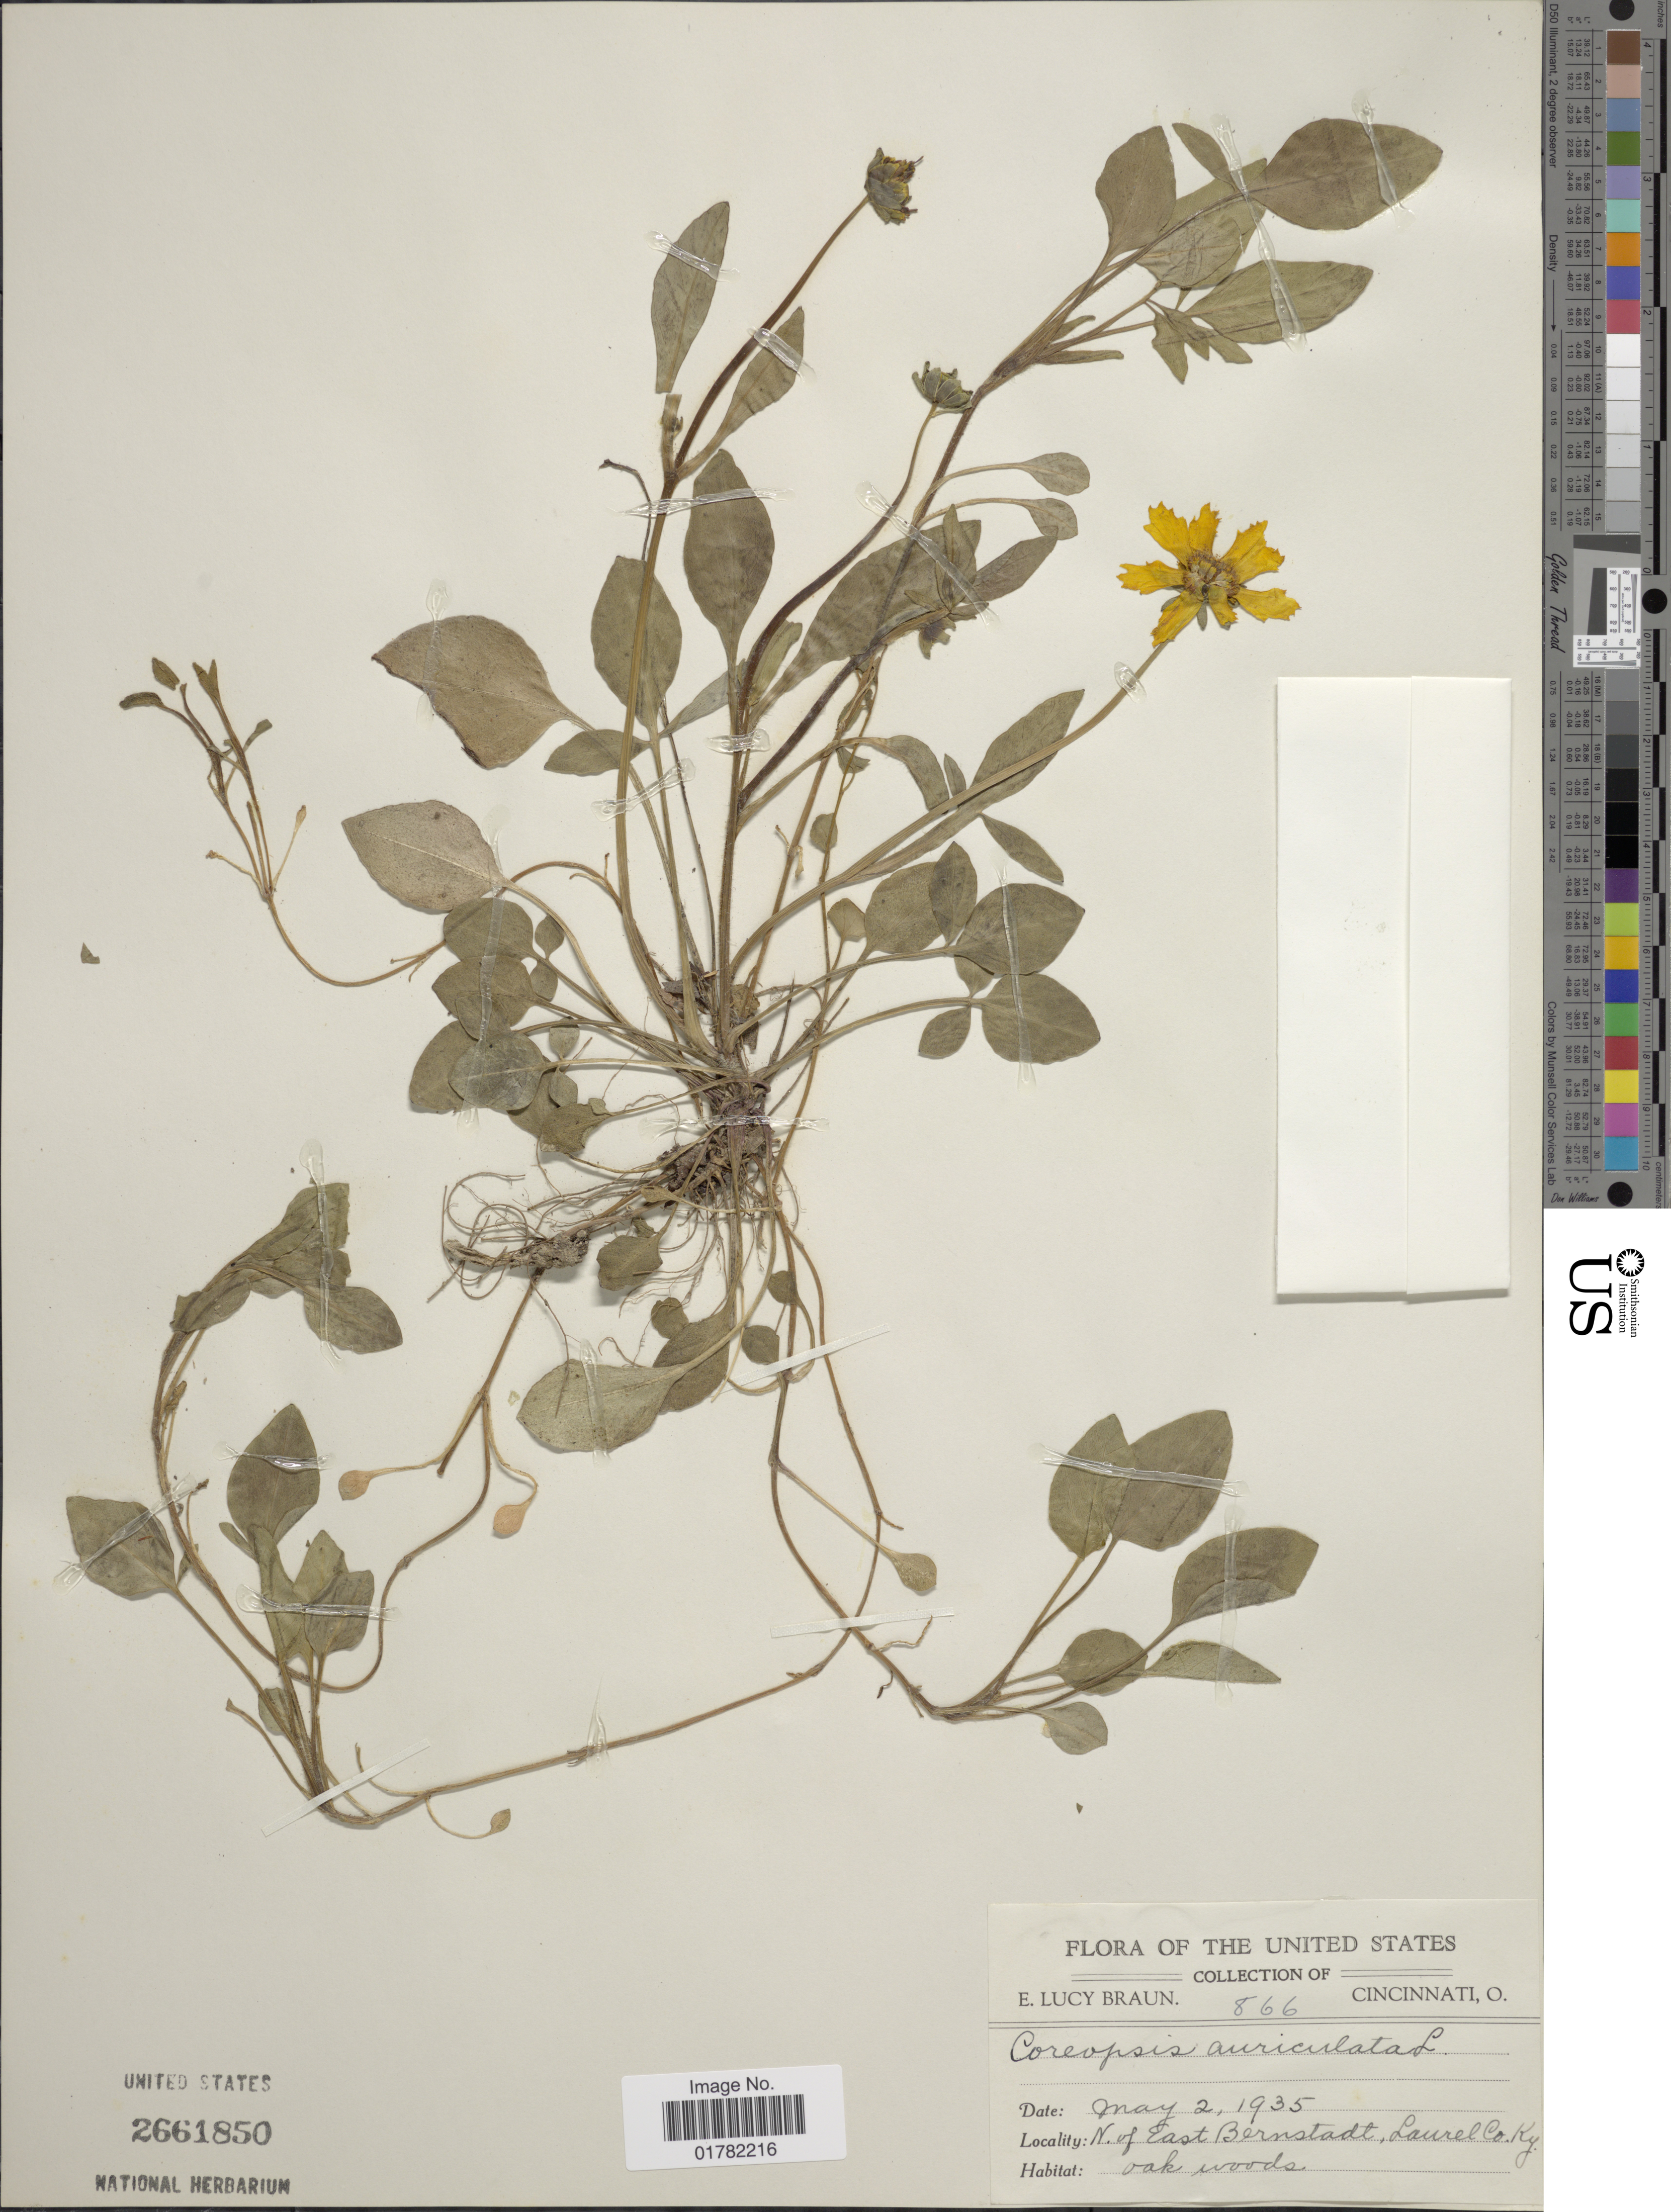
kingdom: Plantae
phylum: Tracheophyta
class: Magnoliopsida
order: Asterales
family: Asteraceae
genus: Coreopsis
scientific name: Coreopsis auriculata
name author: L.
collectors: E. L. Braun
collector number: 866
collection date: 1935-05-02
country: United States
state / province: Kentucky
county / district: Laurel Co.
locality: N. of East Benrstadt.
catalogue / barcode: US 2661850